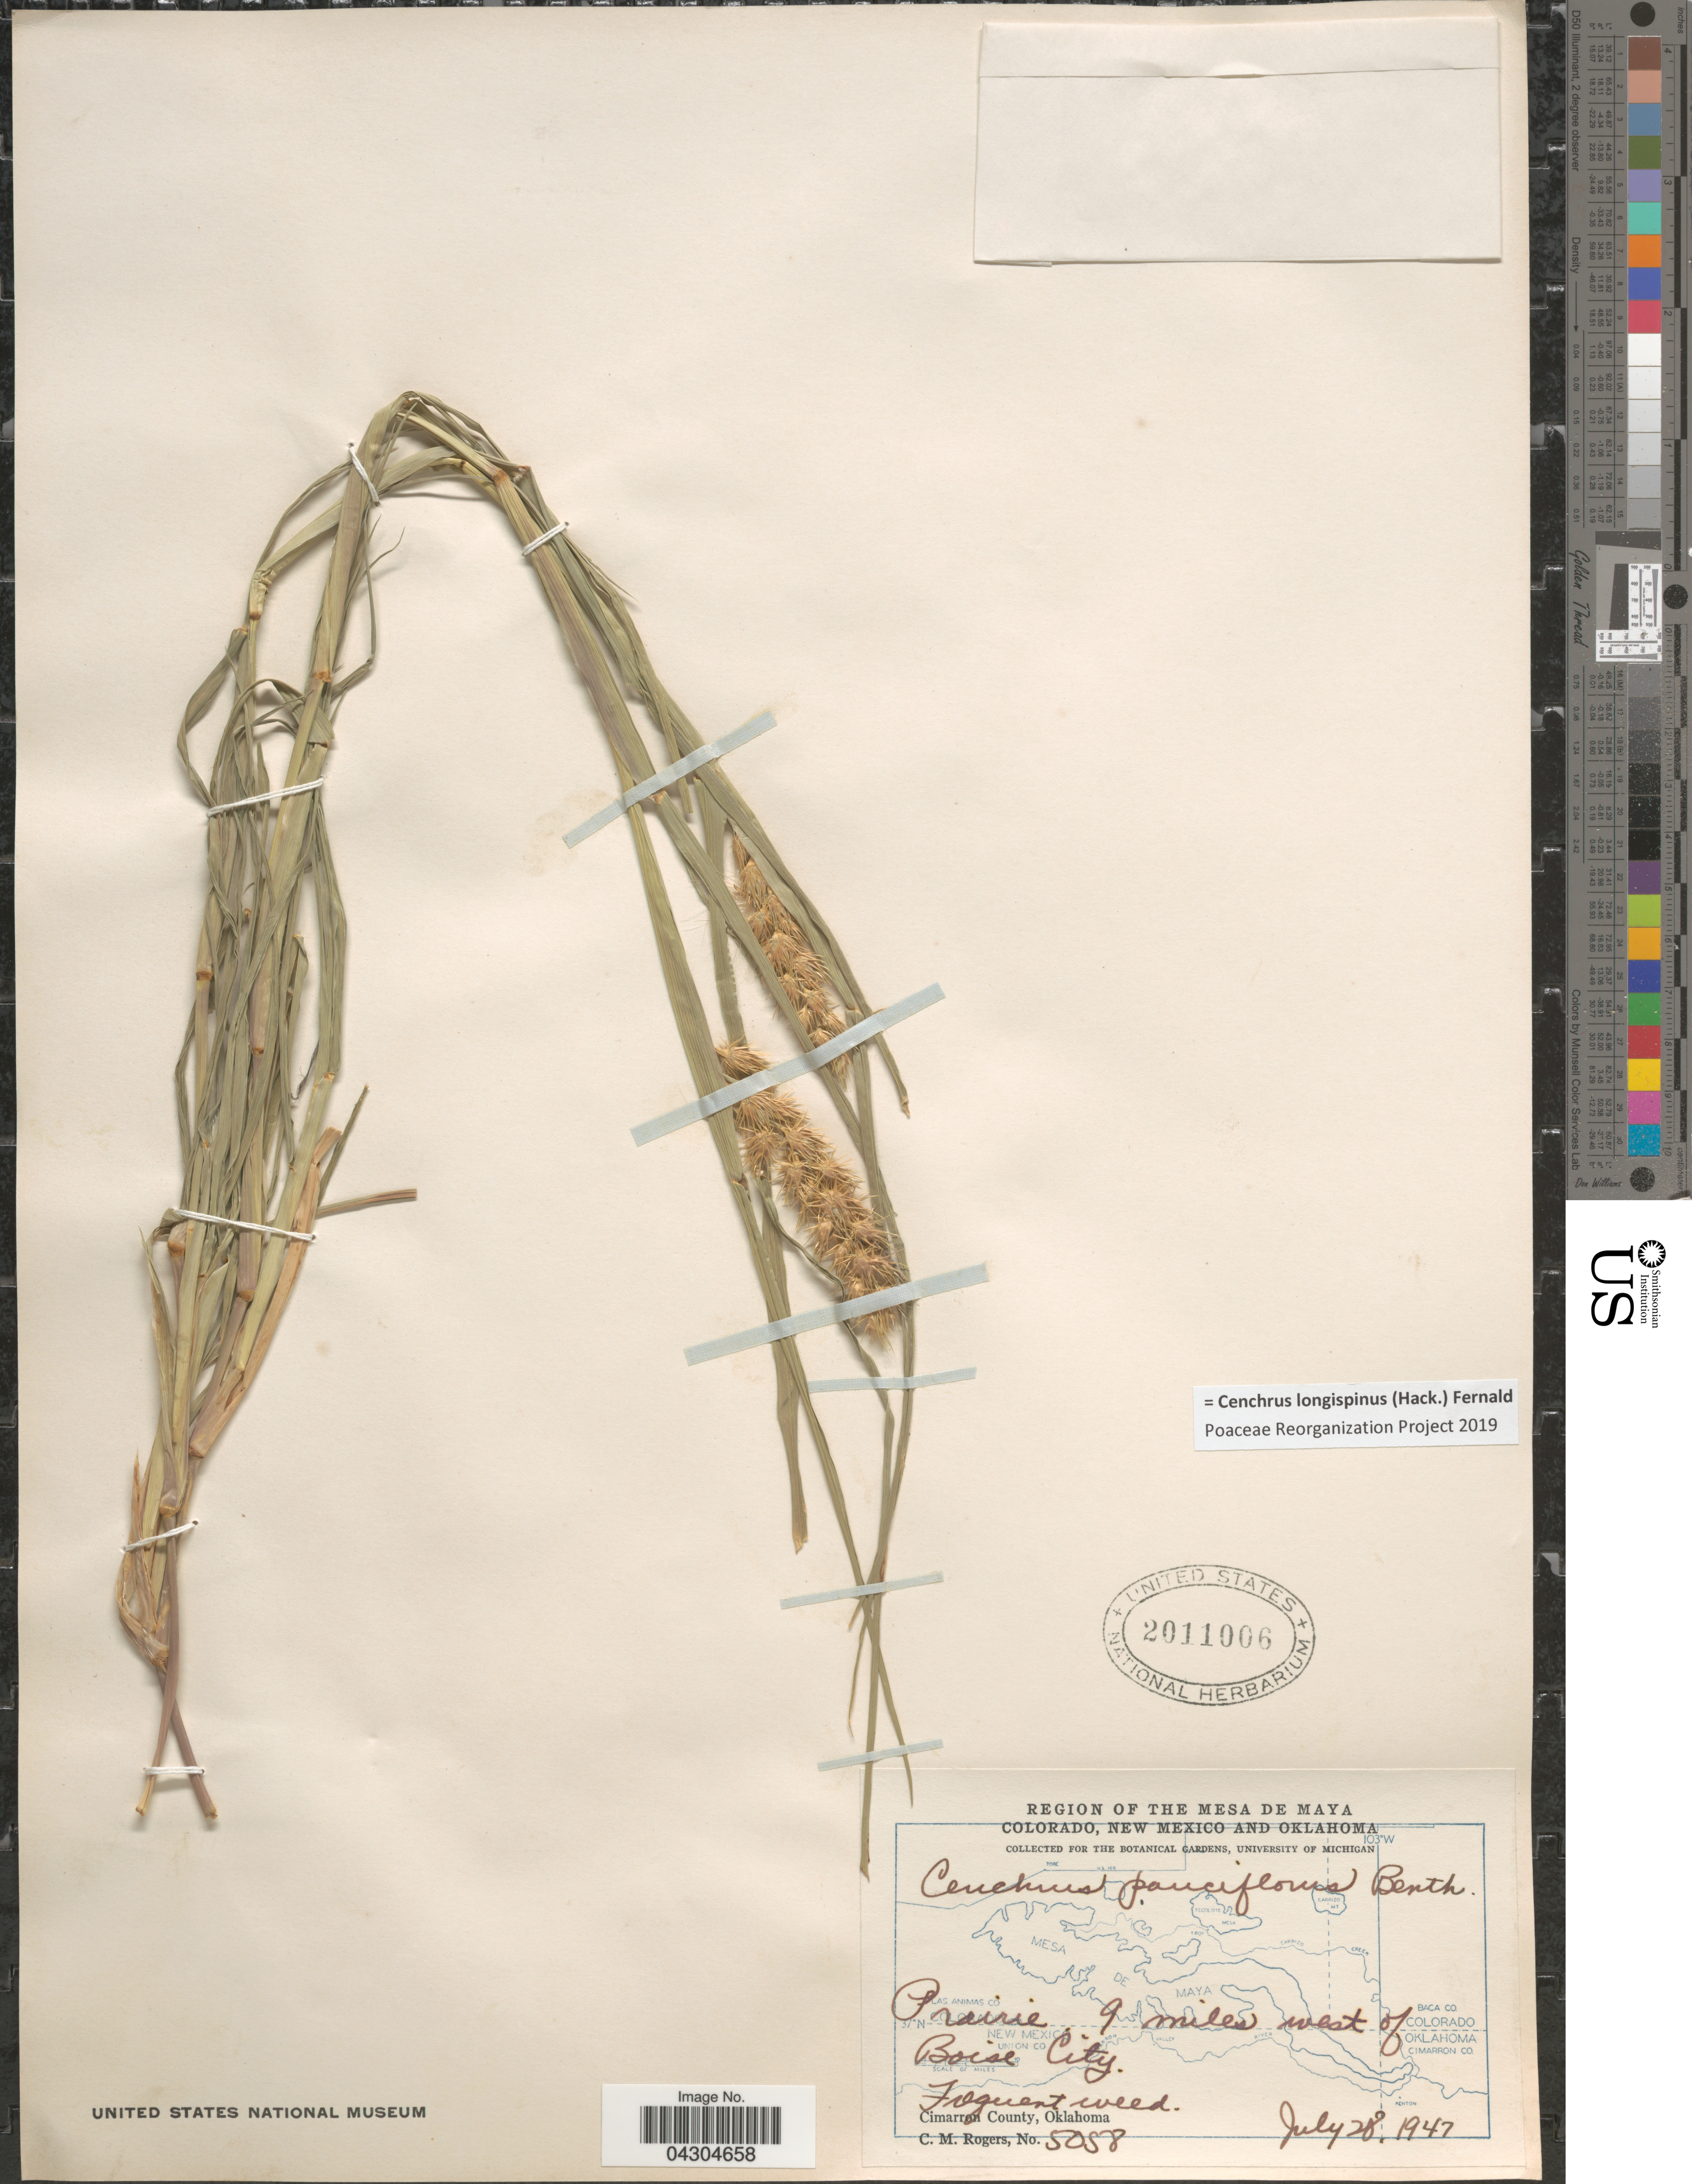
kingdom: Plantae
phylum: Tracheophyta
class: Liliopsida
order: Poales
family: Poaceae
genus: Cenchrus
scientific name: Cenchrus longispinus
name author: (Hack.) Fernald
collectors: C. M. Rogers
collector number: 5058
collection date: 1947-07-28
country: United States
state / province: Oklahoma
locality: Region Of The Mesa De Maya. Prairie. 9 miles west of Boise City. Cimarron County.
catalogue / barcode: US 2011006